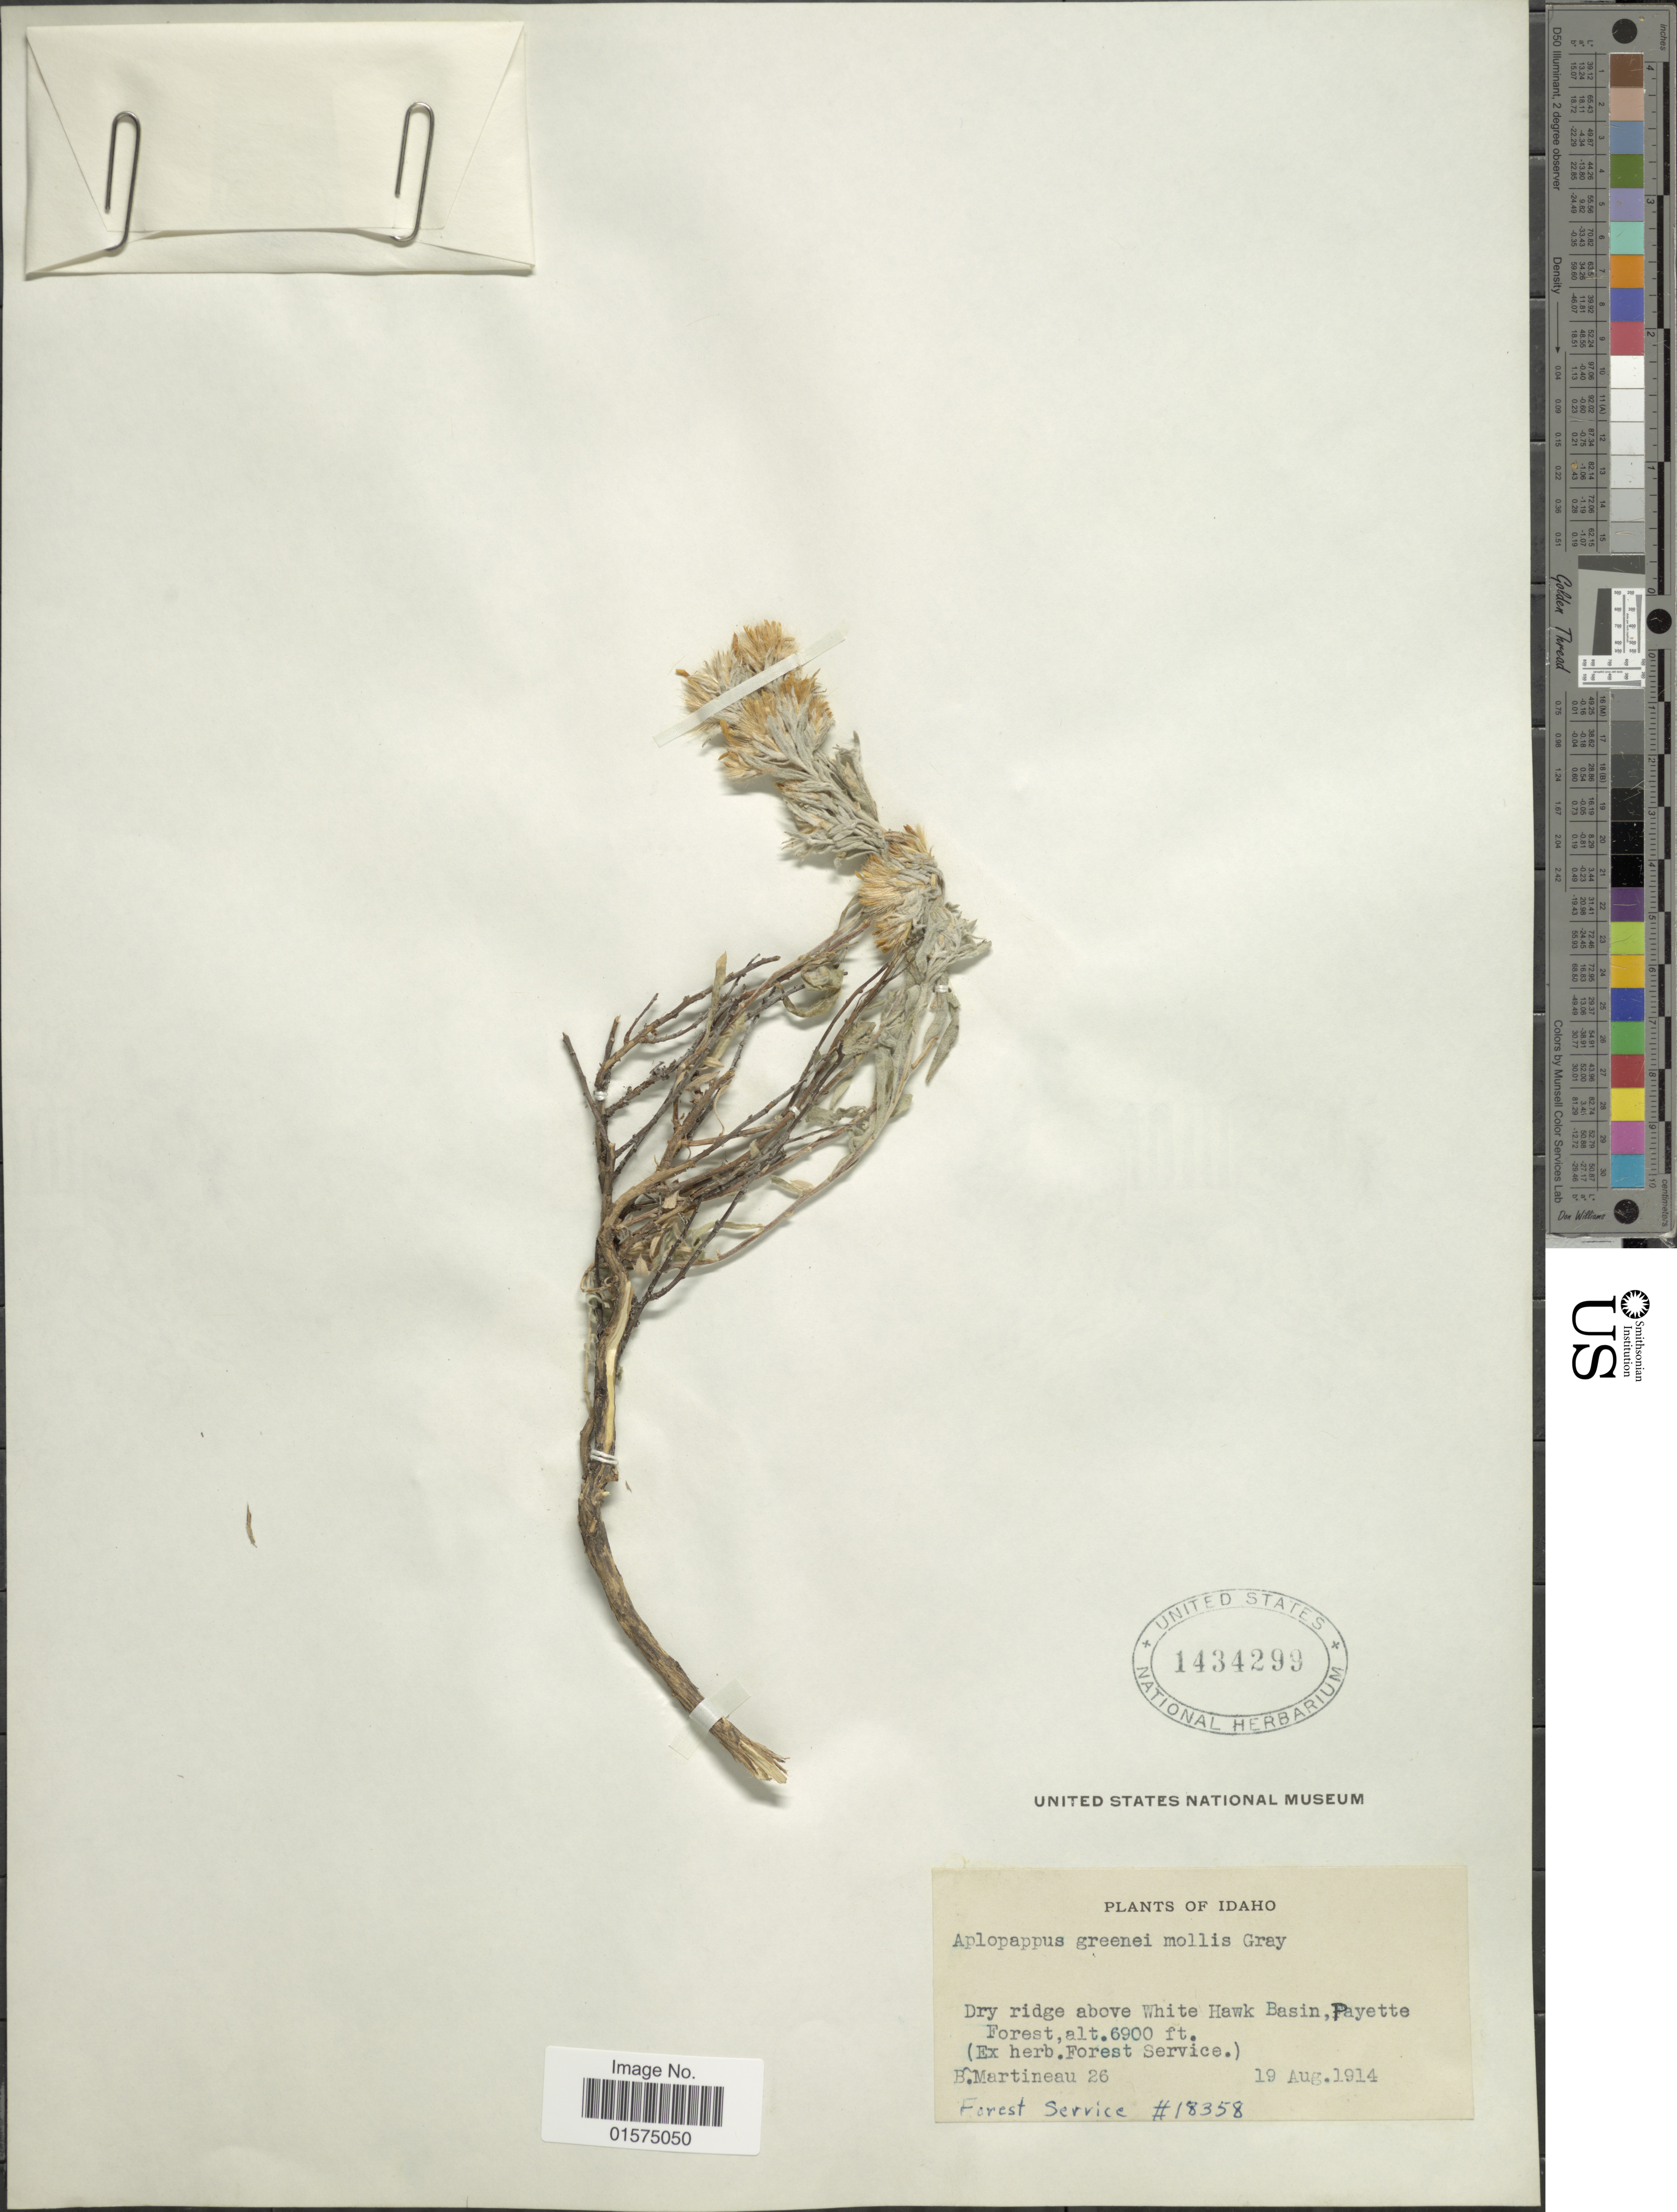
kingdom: Plantae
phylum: Tracheophyta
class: Magnoliopsida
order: Asterales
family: Asteraceae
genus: Ericameria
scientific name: Ericameria greenei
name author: (A. Gray) G.L. Nesom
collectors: B. Martineau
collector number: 26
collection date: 1914-08-19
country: United States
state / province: Idaho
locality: White Hawk Basin, Payette Forest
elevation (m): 2103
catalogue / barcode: US 1434299